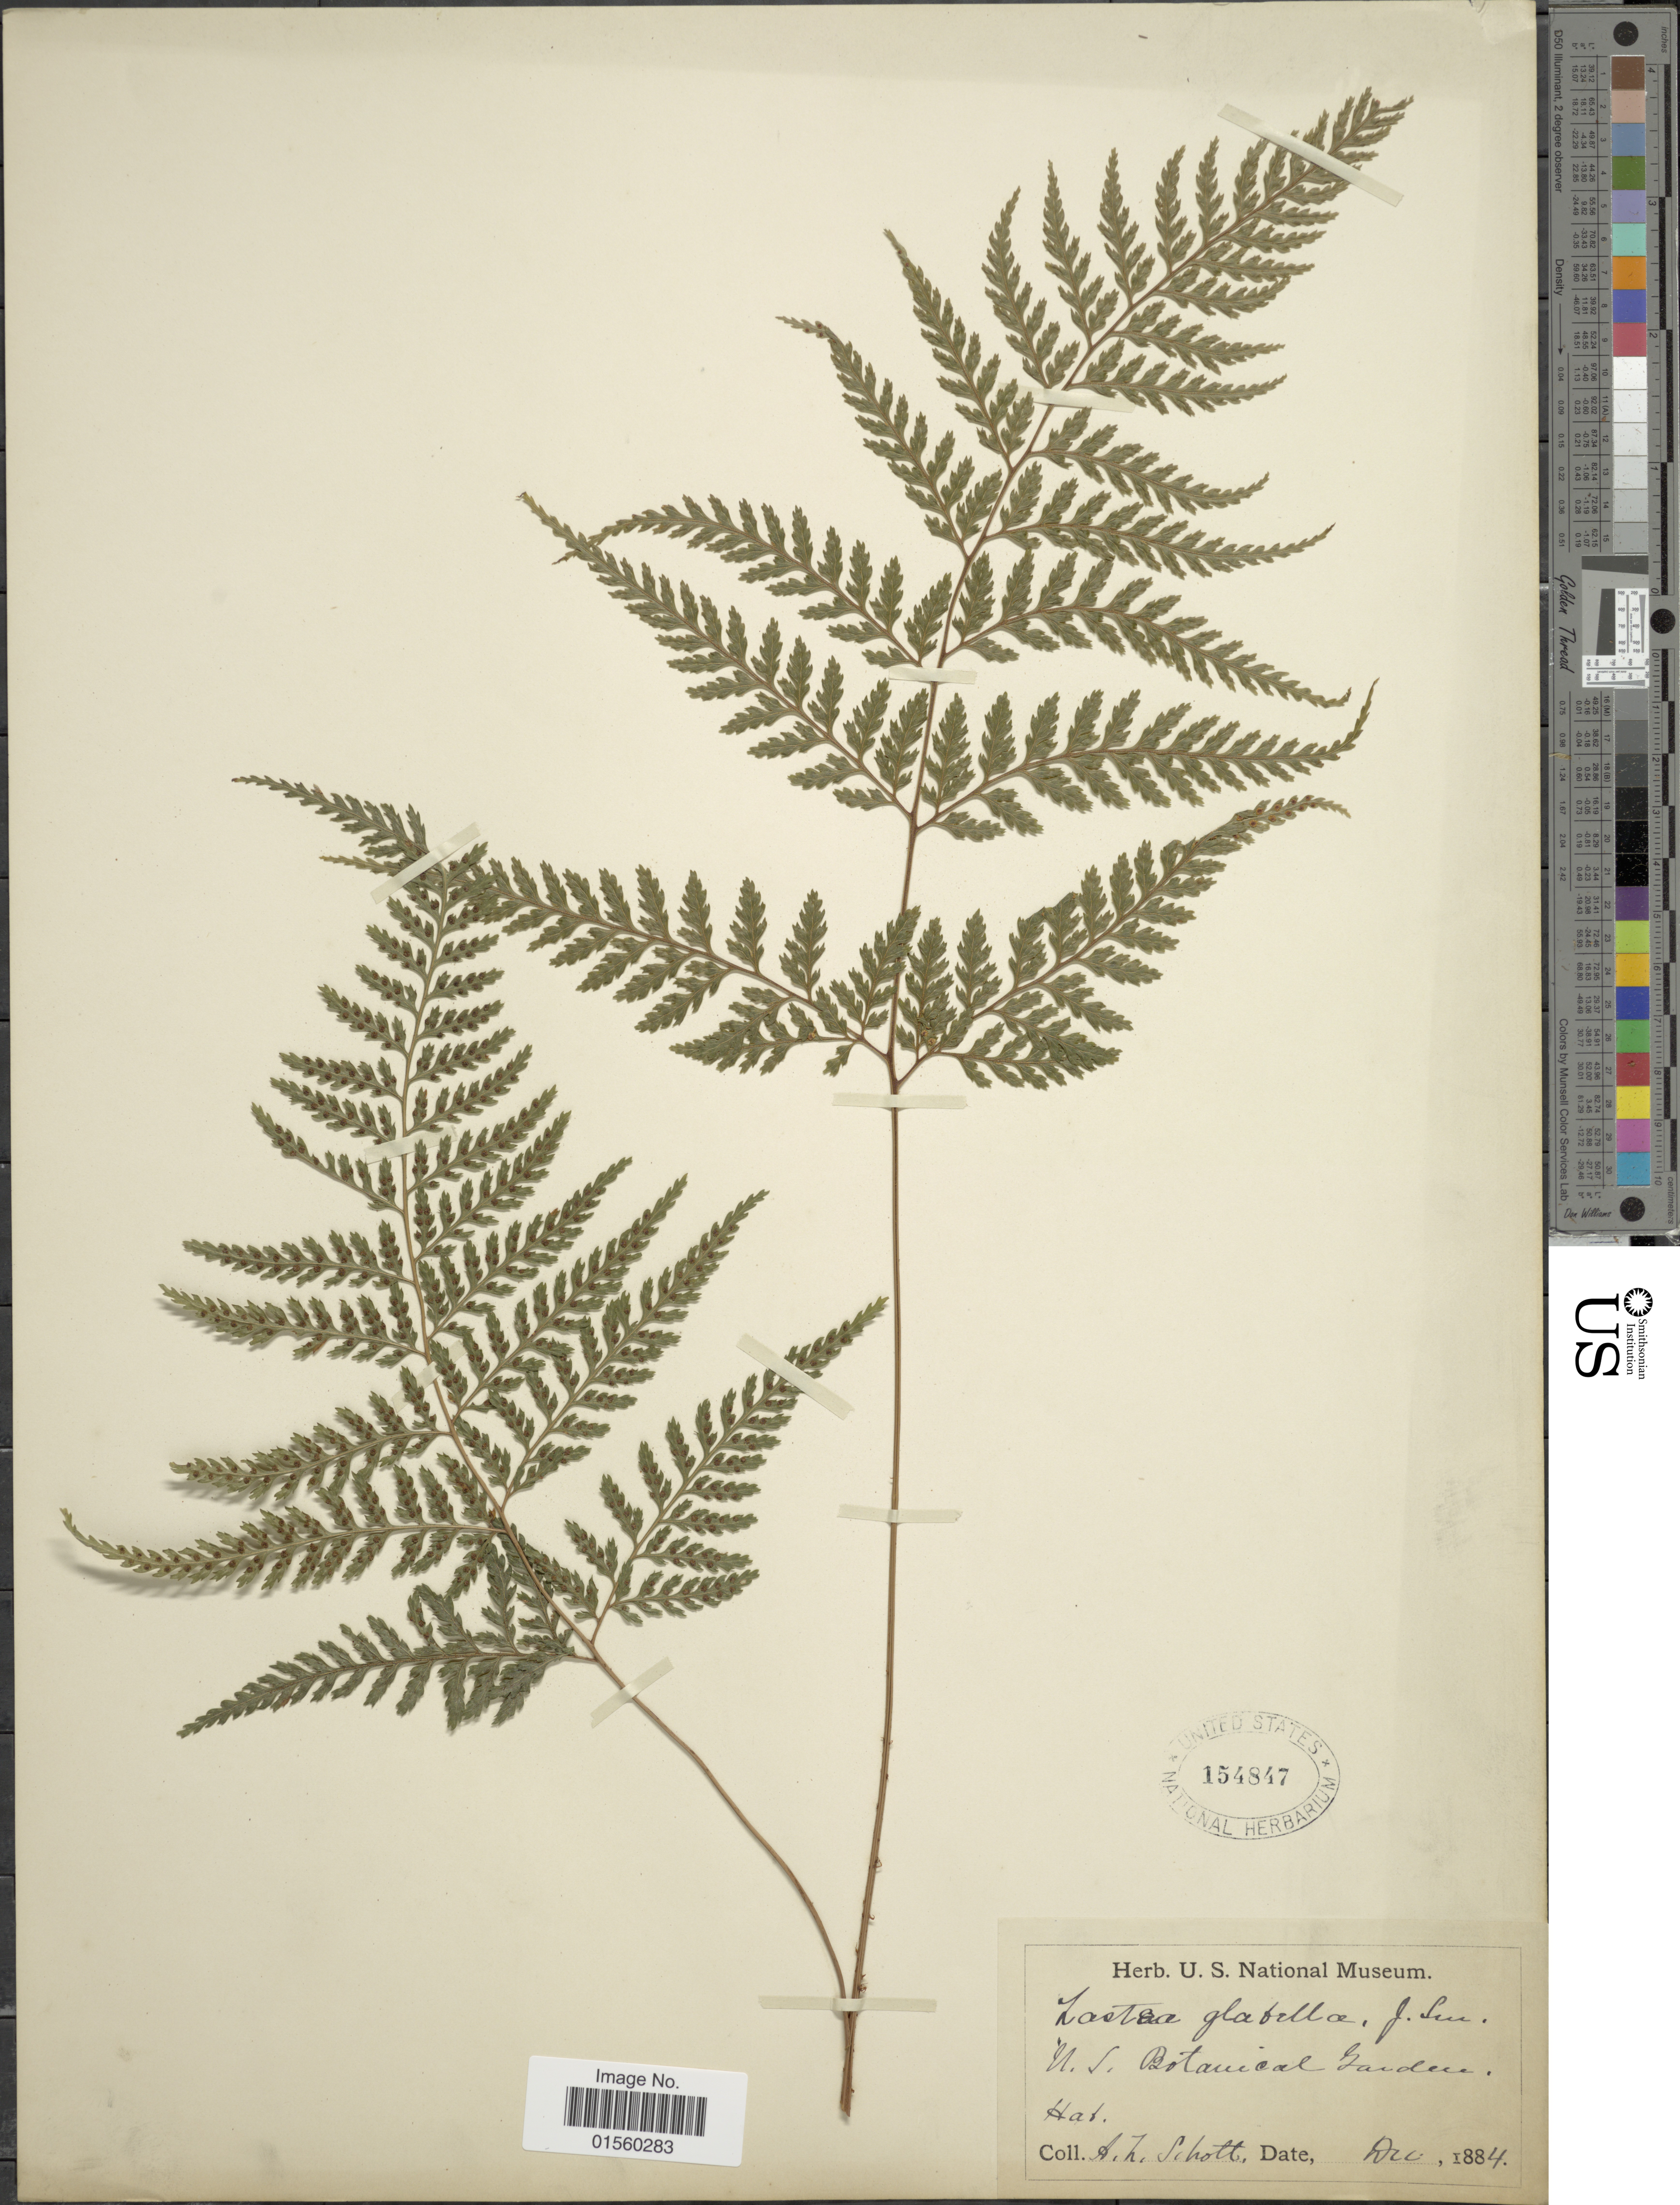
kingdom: Plantae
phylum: Tracheophyta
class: Polypodiopsida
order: Polypodiales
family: Dryopteridaceae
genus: Parapolystichum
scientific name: Parapolystichum glabellum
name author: (A. Cunn.) Labiak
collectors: A. L. Schott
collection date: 1884-12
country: United States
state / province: District of Columbia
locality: U. S. Botanical Garden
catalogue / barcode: US 154847